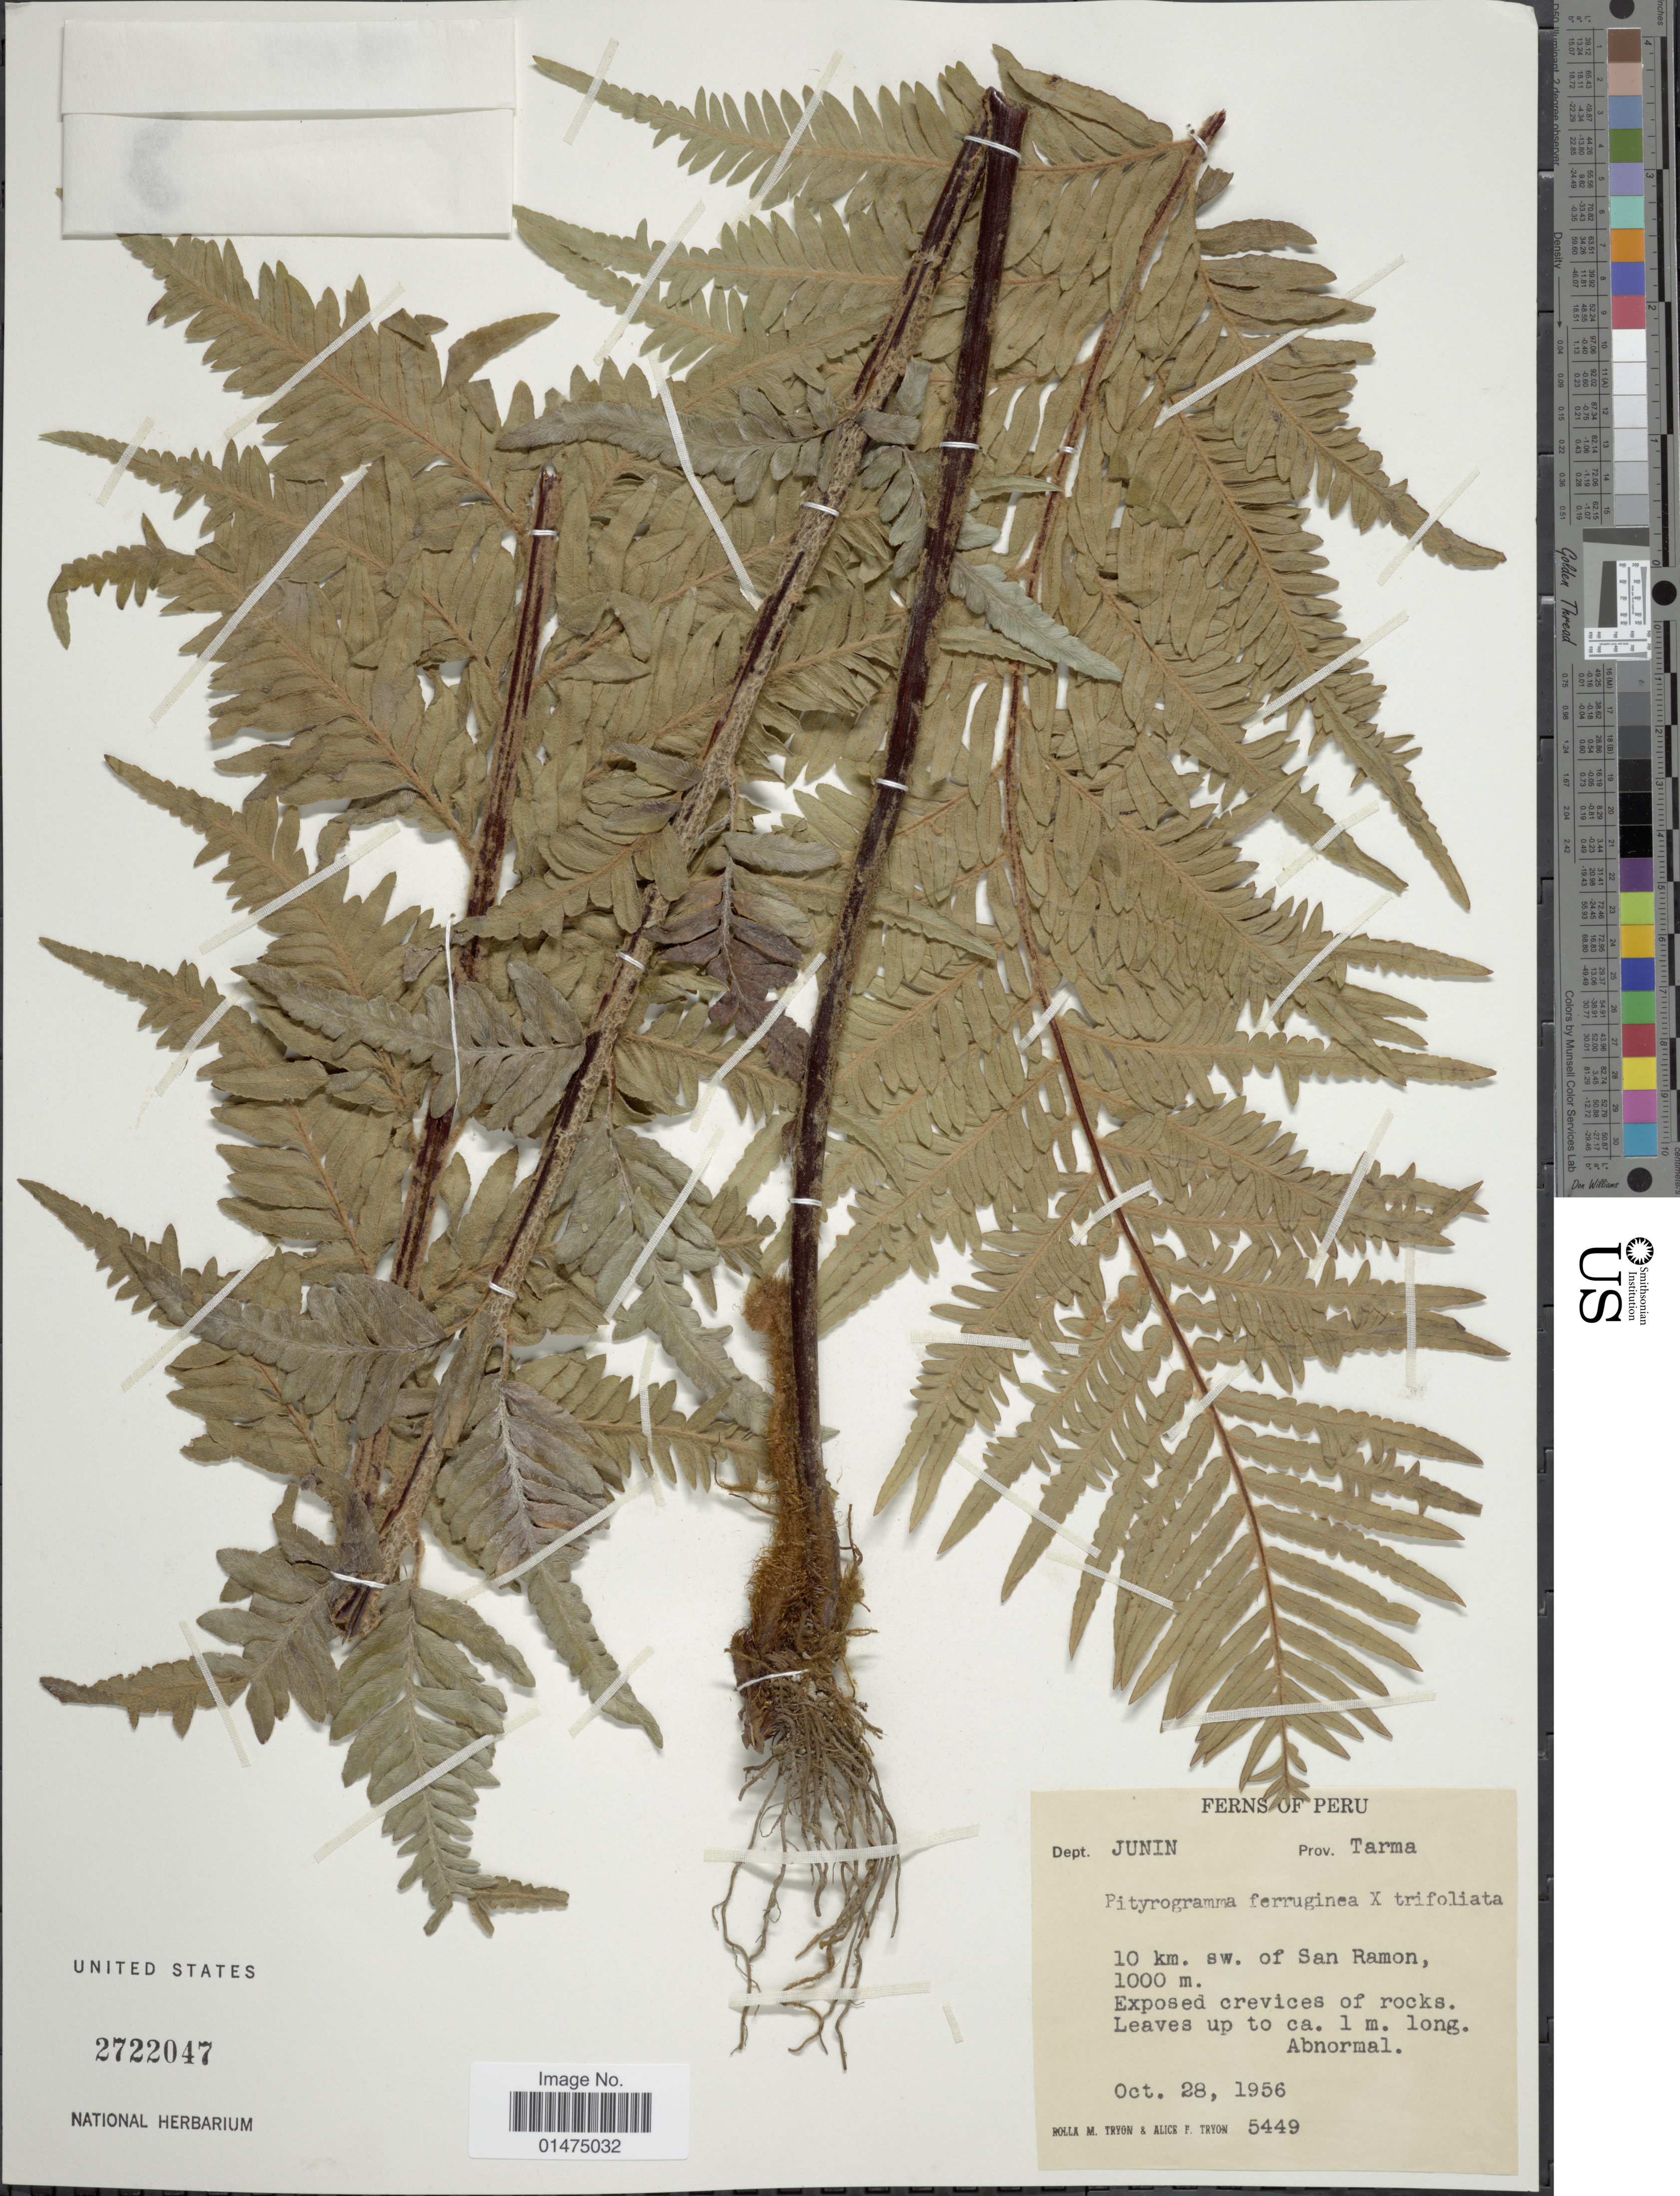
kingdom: Plantae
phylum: Tracheophyta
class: Polypodiopsida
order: Polypodiales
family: Pteridaceae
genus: Pityrogramma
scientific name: Pityrogramma ferruginea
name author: (Kunze) Maxon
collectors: R. M. Tryon & A. F. Tryon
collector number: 5449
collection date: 1956-10-28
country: Peru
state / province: Junín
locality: Prov. Tarma, 10 km, sw. of San Ramon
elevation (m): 1000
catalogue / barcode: US 2722047